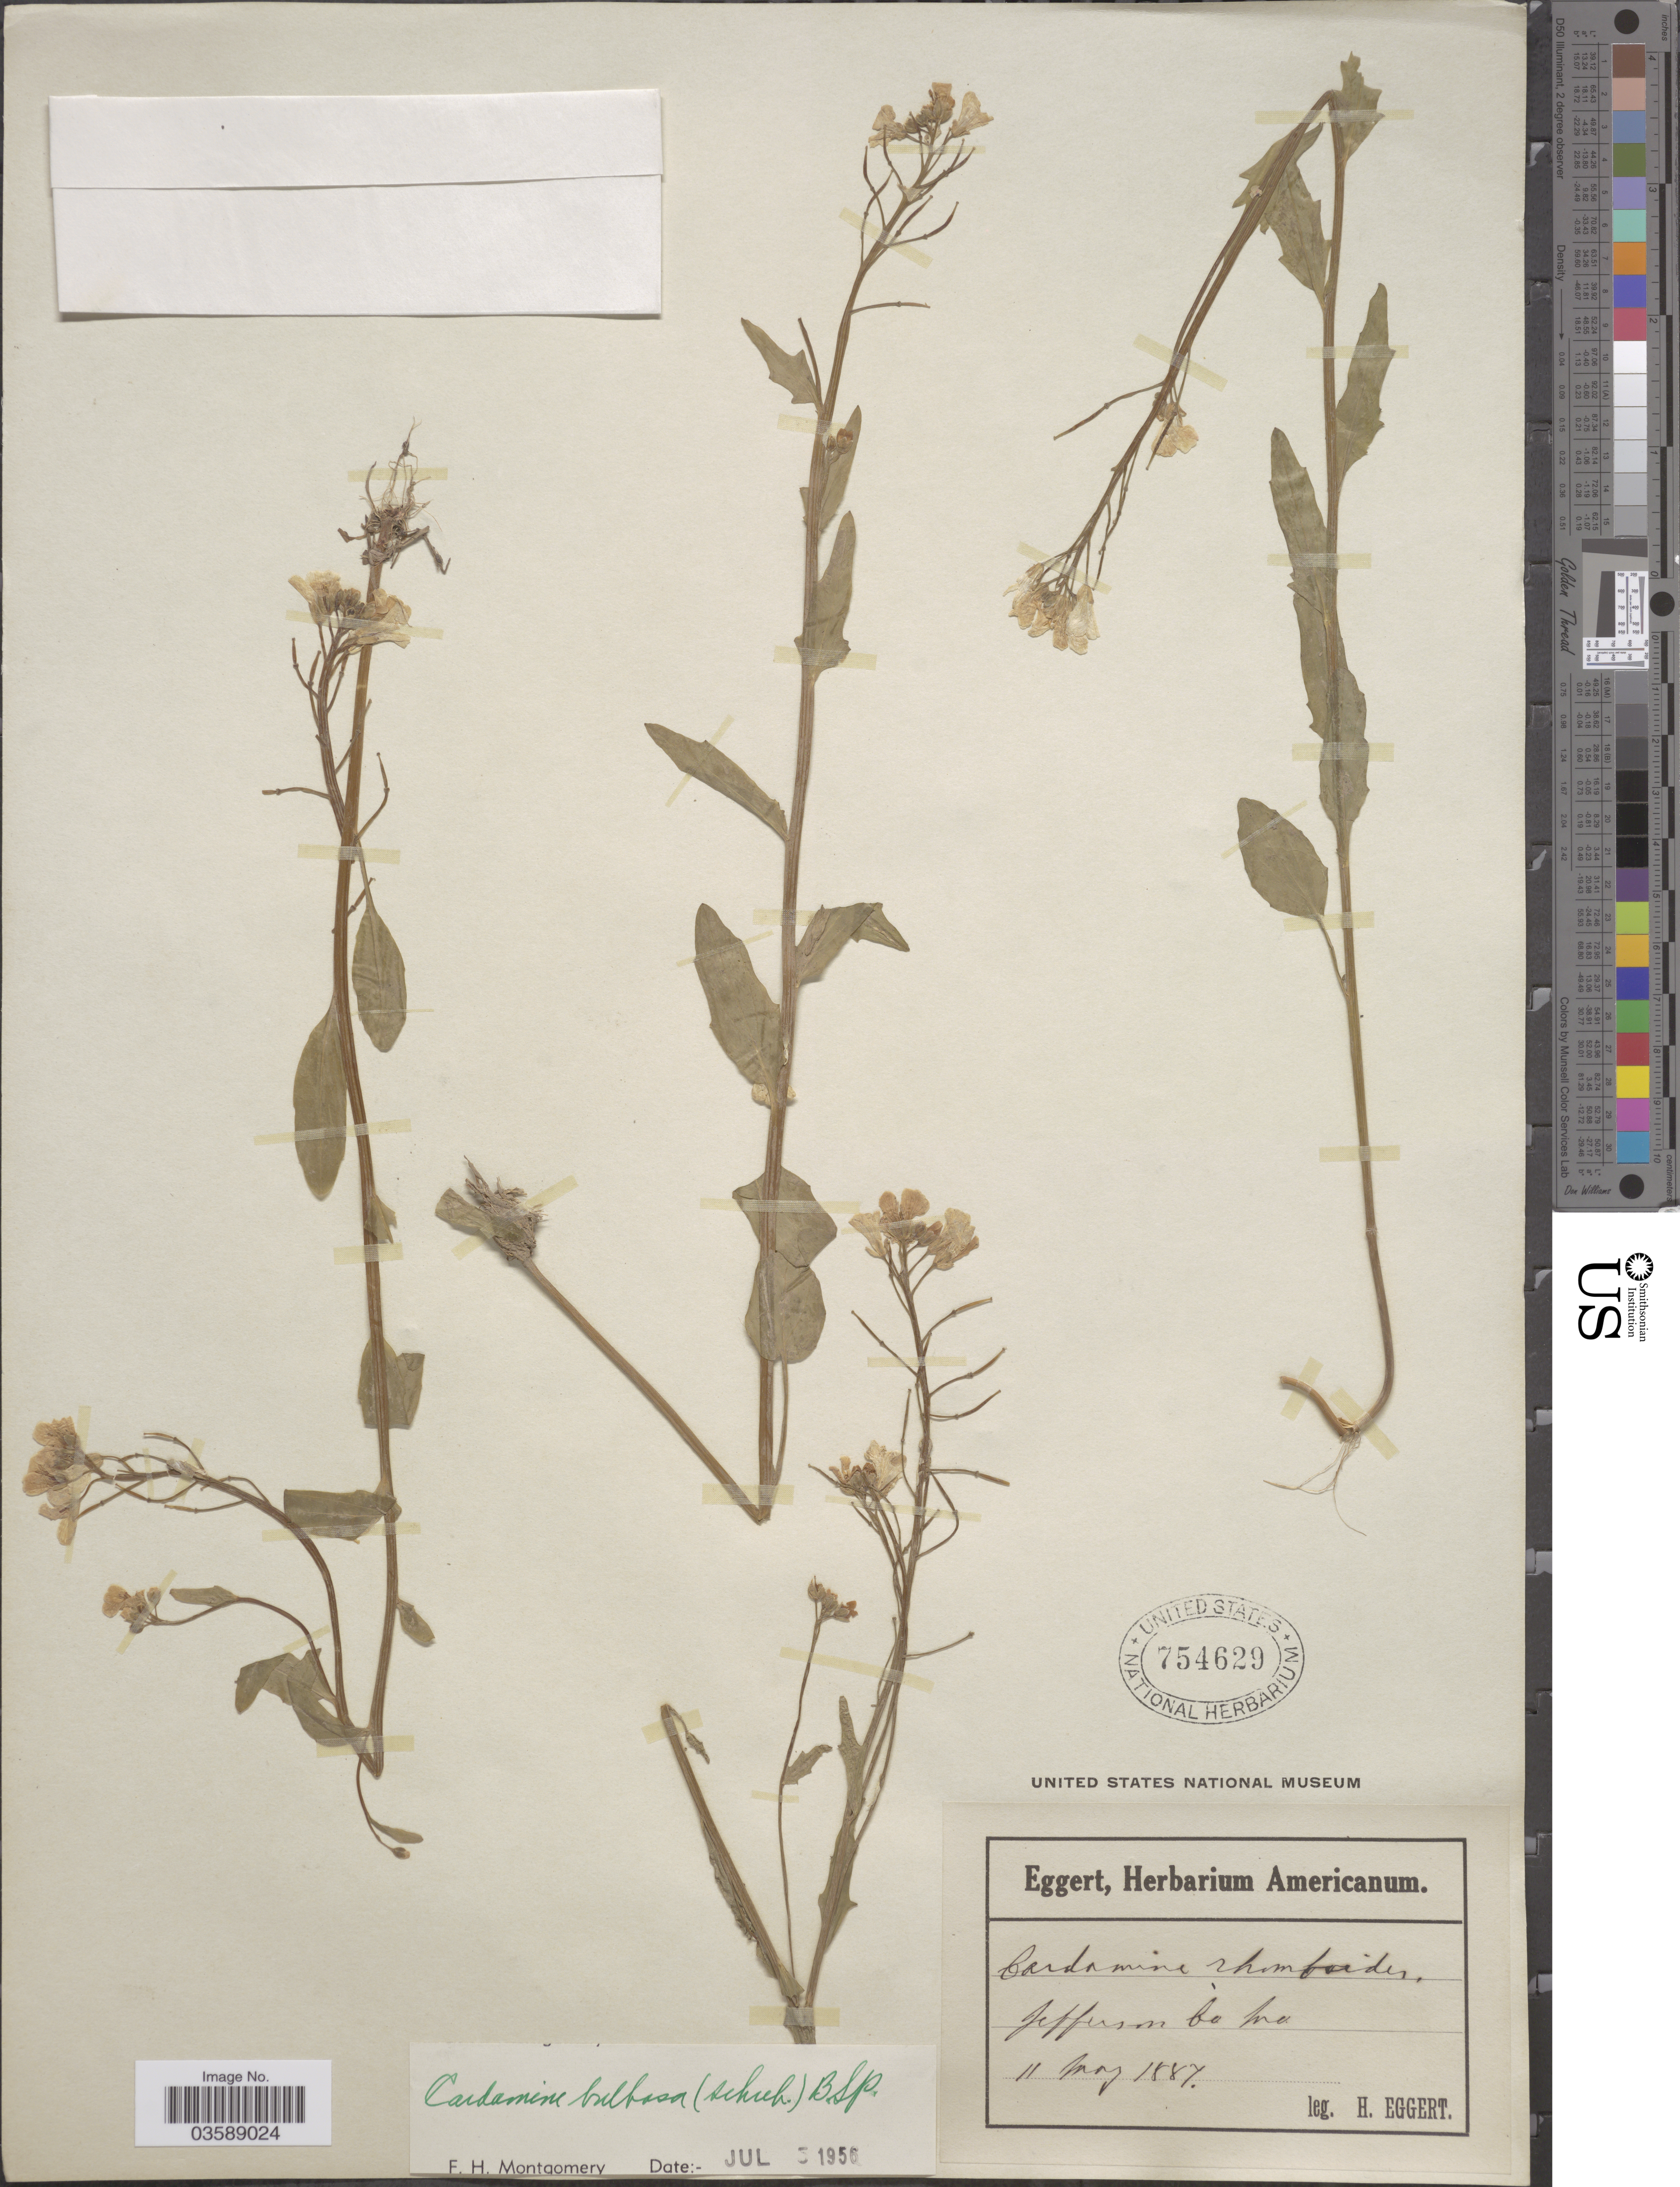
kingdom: Plantae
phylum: Tracheophyta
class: Magnoliopsida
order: Brassicales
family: Brassicaceae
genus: Cardamine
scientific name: Cardamine bulbosa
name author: (Schreb. ex Muhl.) Britton et al.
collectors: H. Eggert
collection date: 1887-05-11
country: United States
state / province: Missouri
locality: Jefferson Co.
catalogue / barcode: US 754629